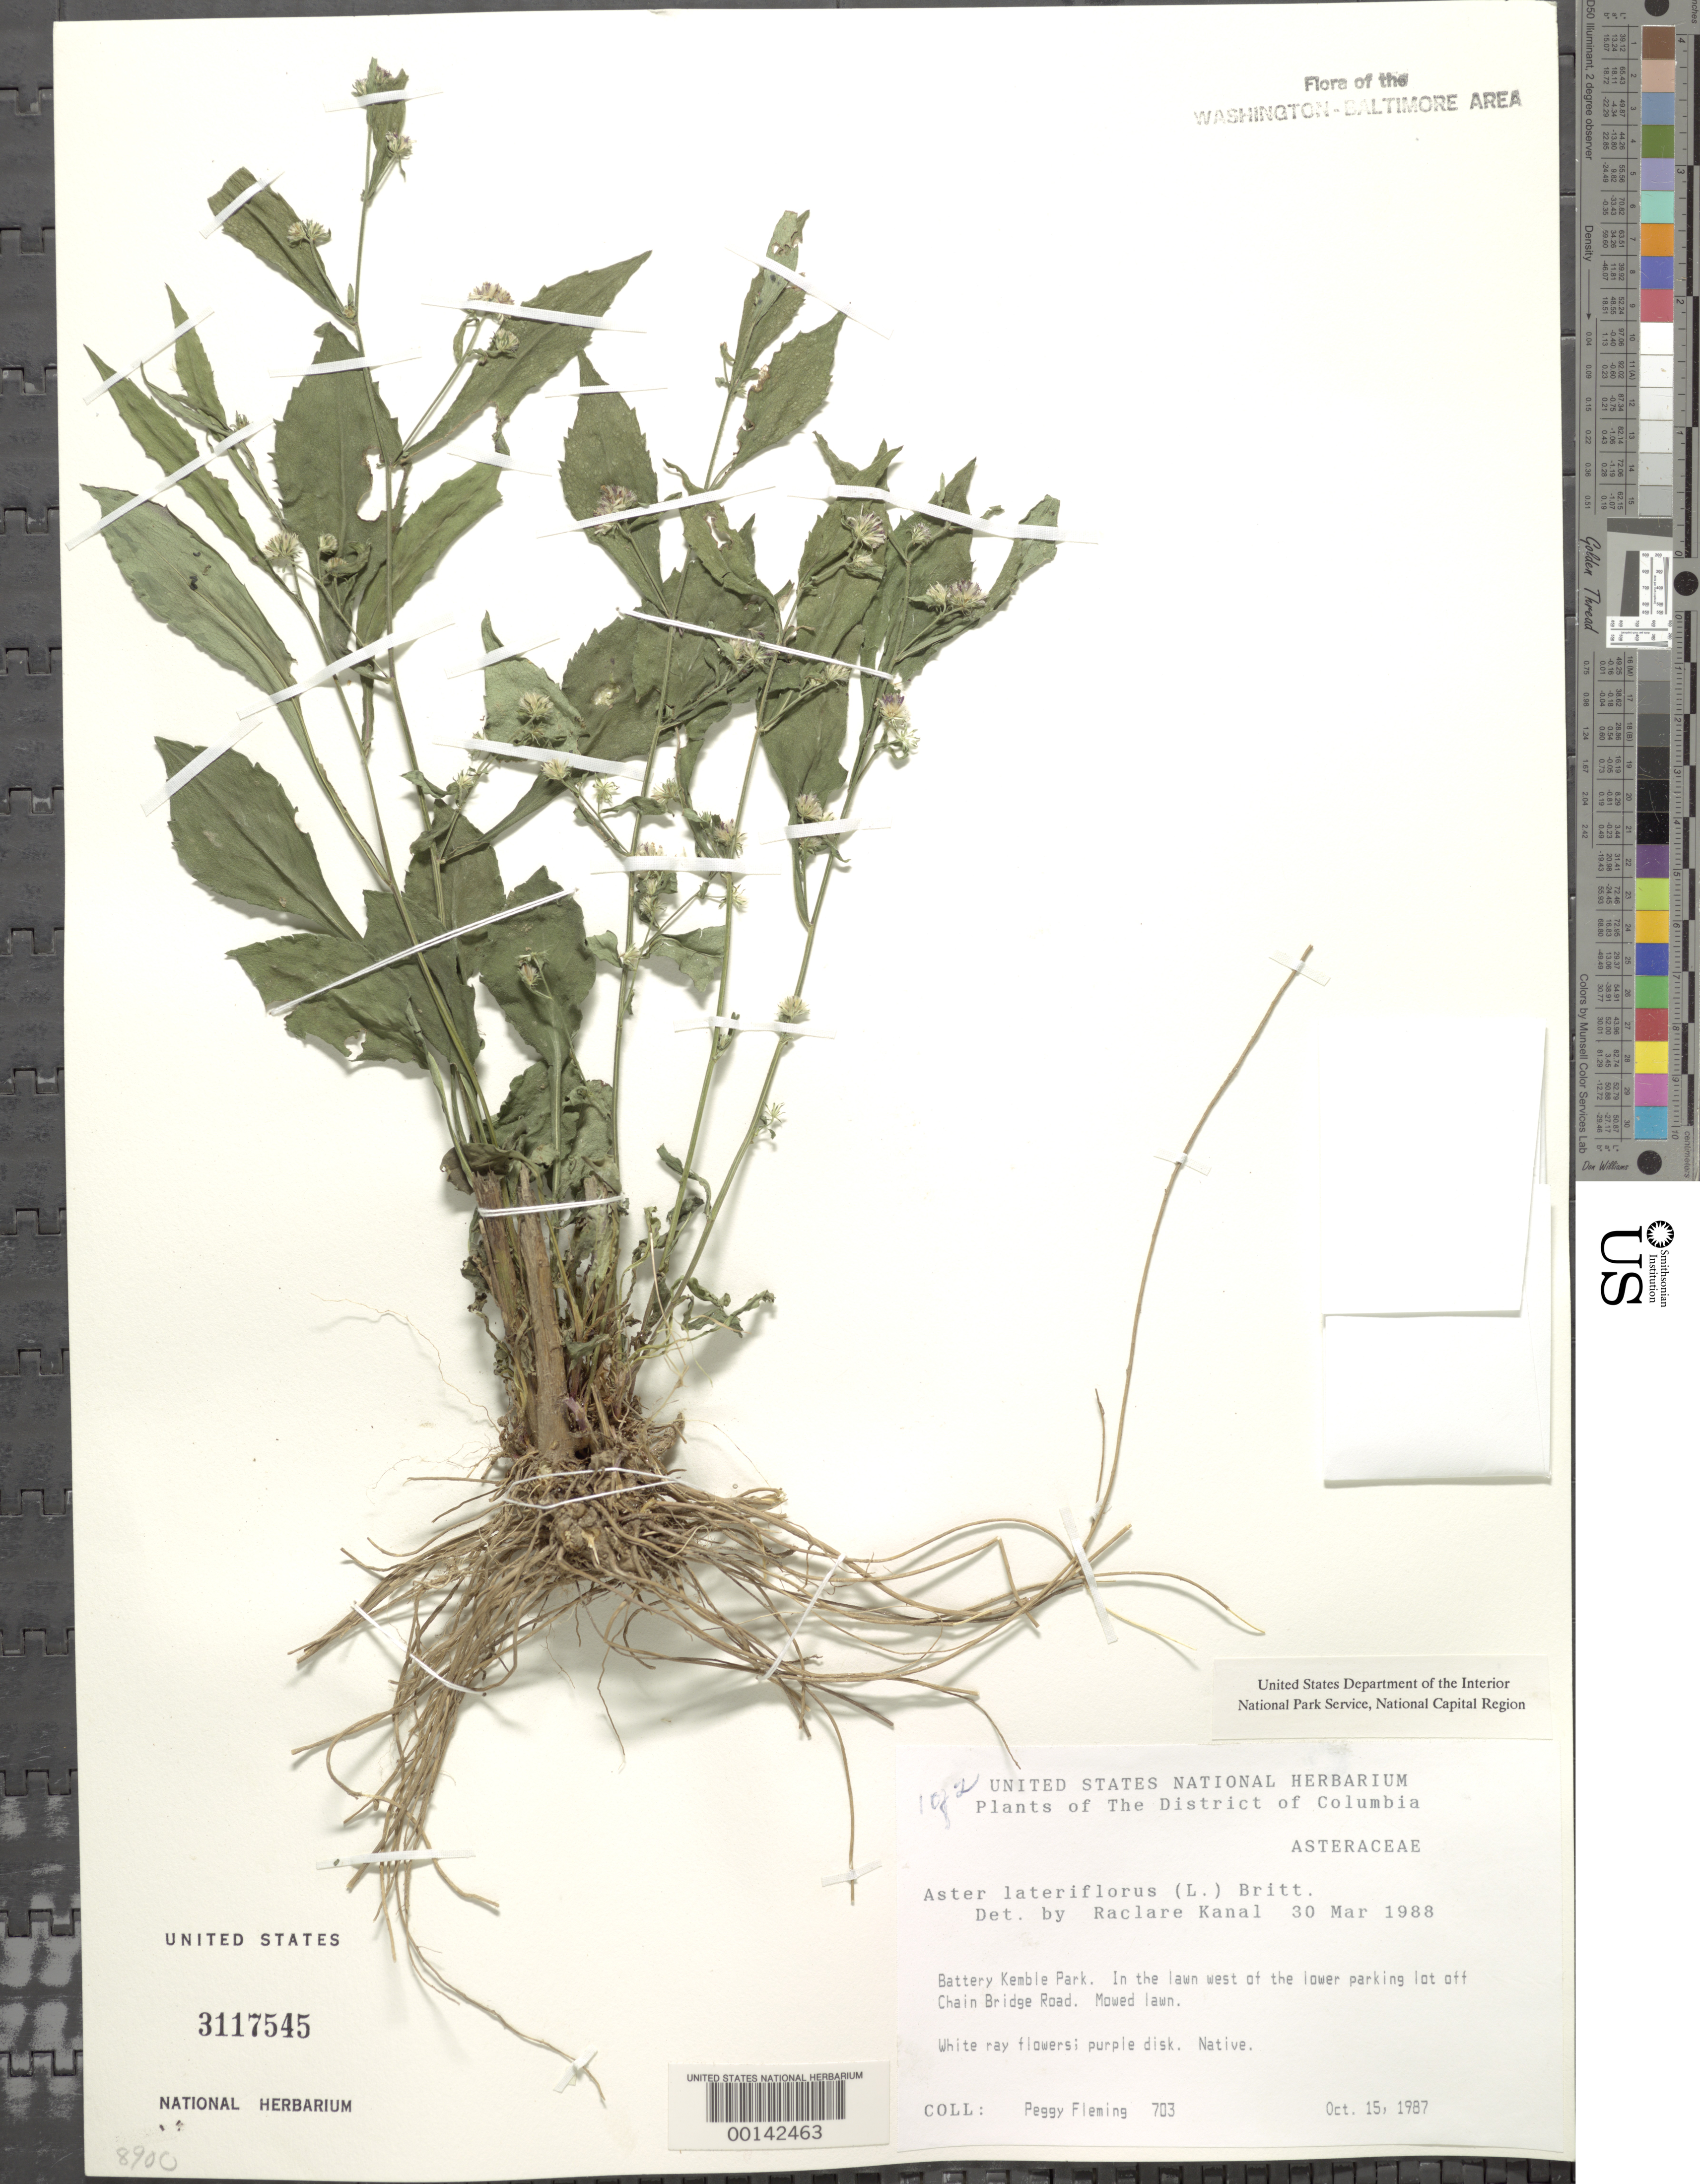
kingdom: Plantae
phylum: Tracheophyta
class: Magnoliopsida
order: Asterales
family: Asteraceae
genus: Symphyotrichum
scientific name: Symphyotrichum lateriflorum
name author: (L.) Á. Löve & D. Löve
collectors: P. Fleming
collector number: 703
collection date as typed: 15 Oct 1987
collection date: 1987-10-15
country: United States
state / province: District of Columbia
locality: Battery Kemble Park. In the lawn west of the lower parking lot off Chain Bridge Road. Battery Kemble Park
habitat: Mowed lawn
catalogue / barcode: US 3117545